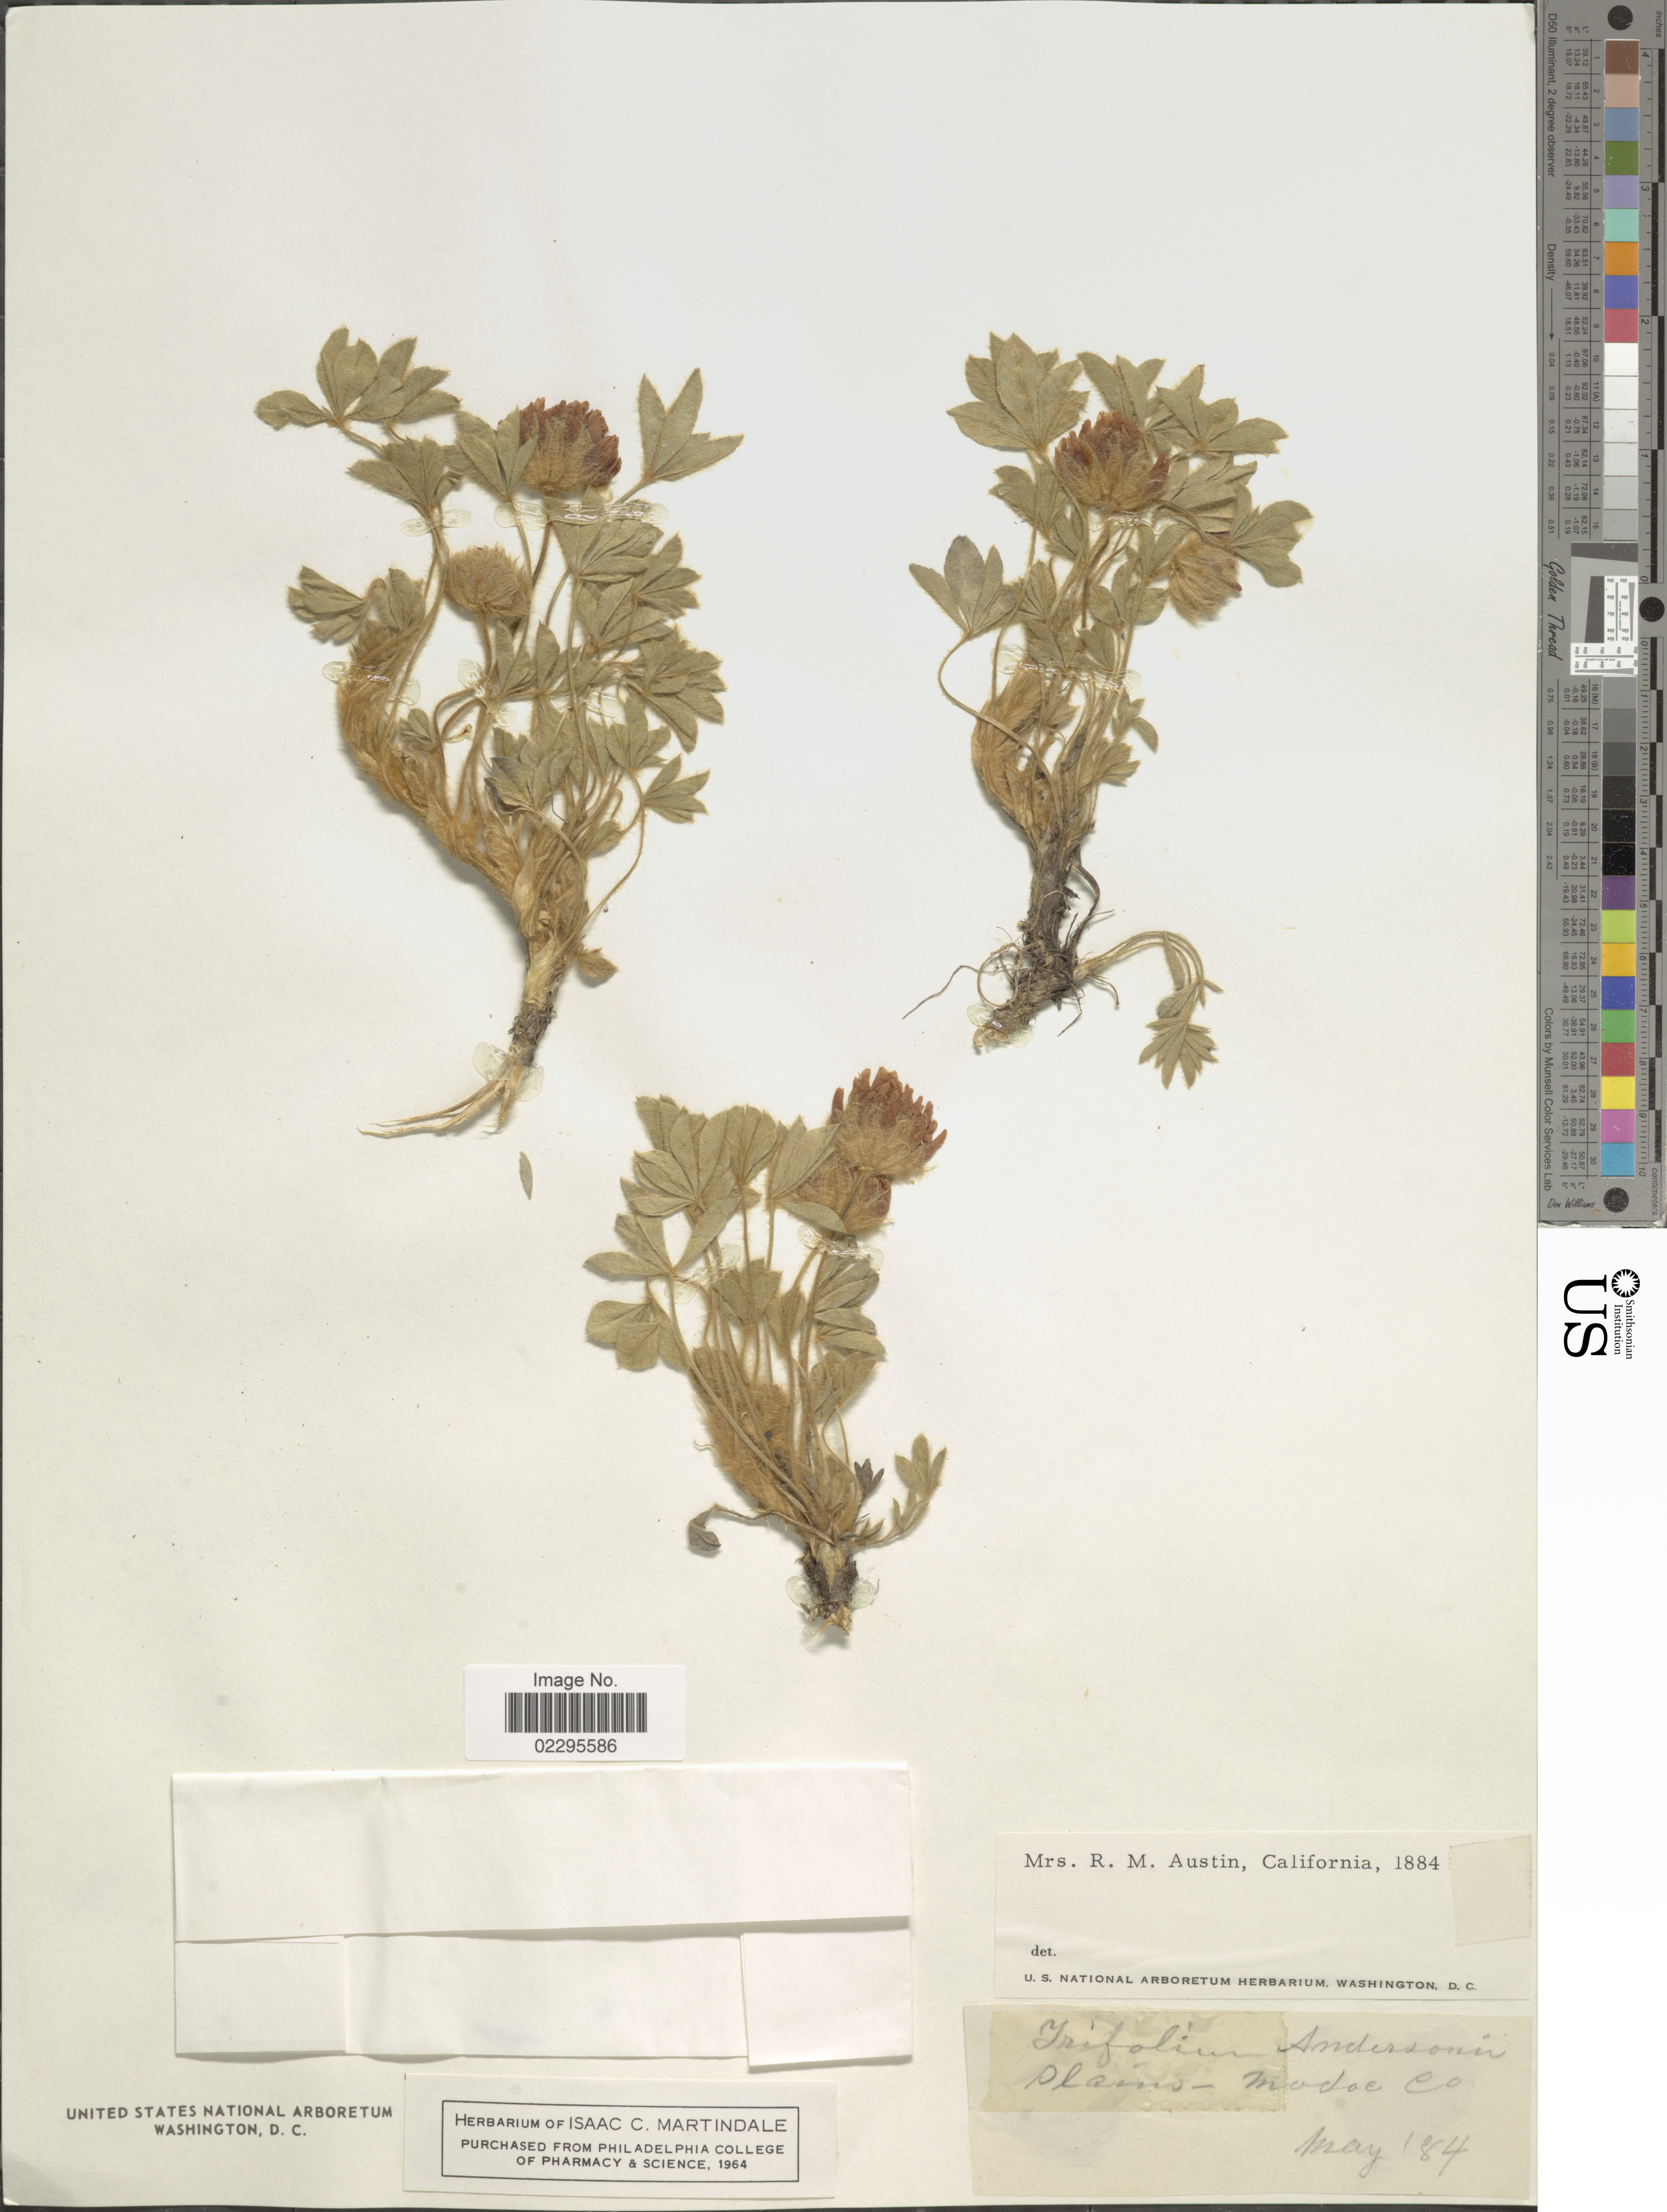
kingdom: Plantae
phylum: Tracheophyta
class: Magnoliopsida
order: Fabales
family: Fabaceae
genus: Trifolium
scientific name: Trifolium andersonii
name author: A. Gray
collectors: R. Austin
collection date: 1884-05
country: United States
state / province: California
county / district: Modoc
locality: Modoc Co.